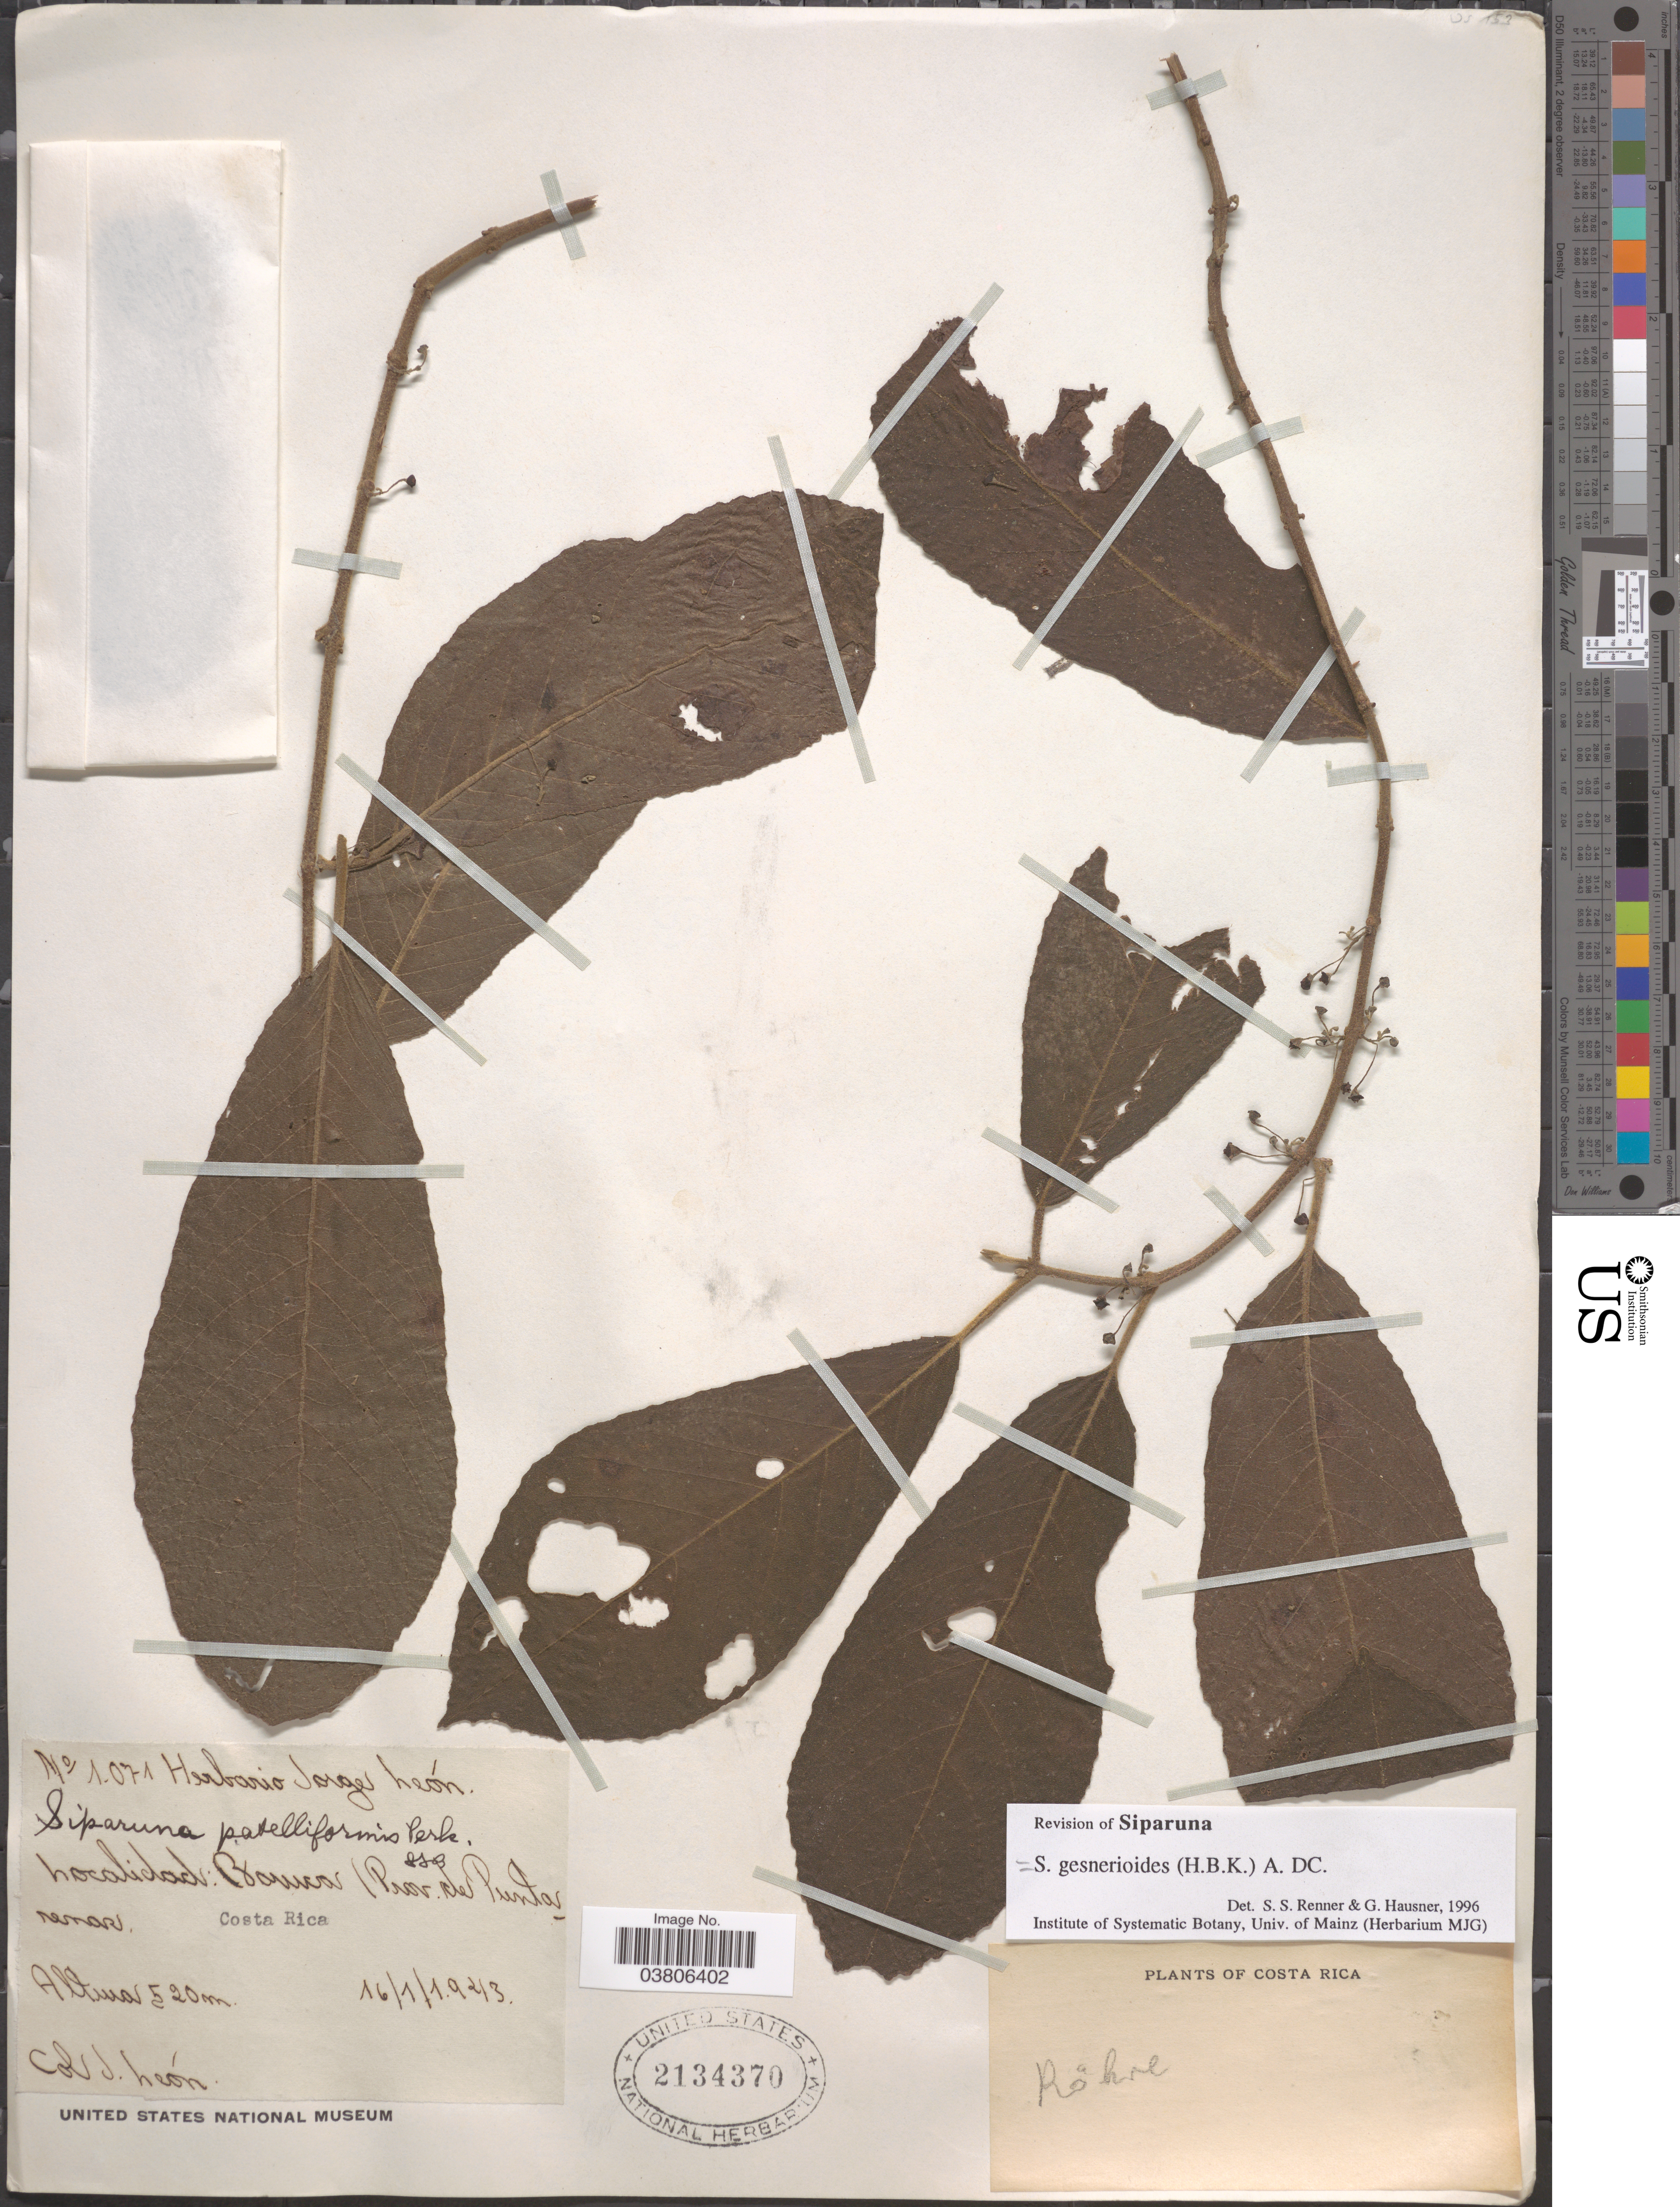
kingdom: Plantae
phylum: Tracheophyta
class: Magnoliopsida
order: Laurales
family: Siparunaceae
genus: Siparuna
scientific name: Siparuna gesnerioides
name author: (Kunth) A. DC.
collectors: J. León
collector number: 1071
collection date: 1943-01-16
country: Costa Rica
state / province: Puntarenas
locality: Boruca.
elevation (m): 520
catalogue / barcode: US 2134370